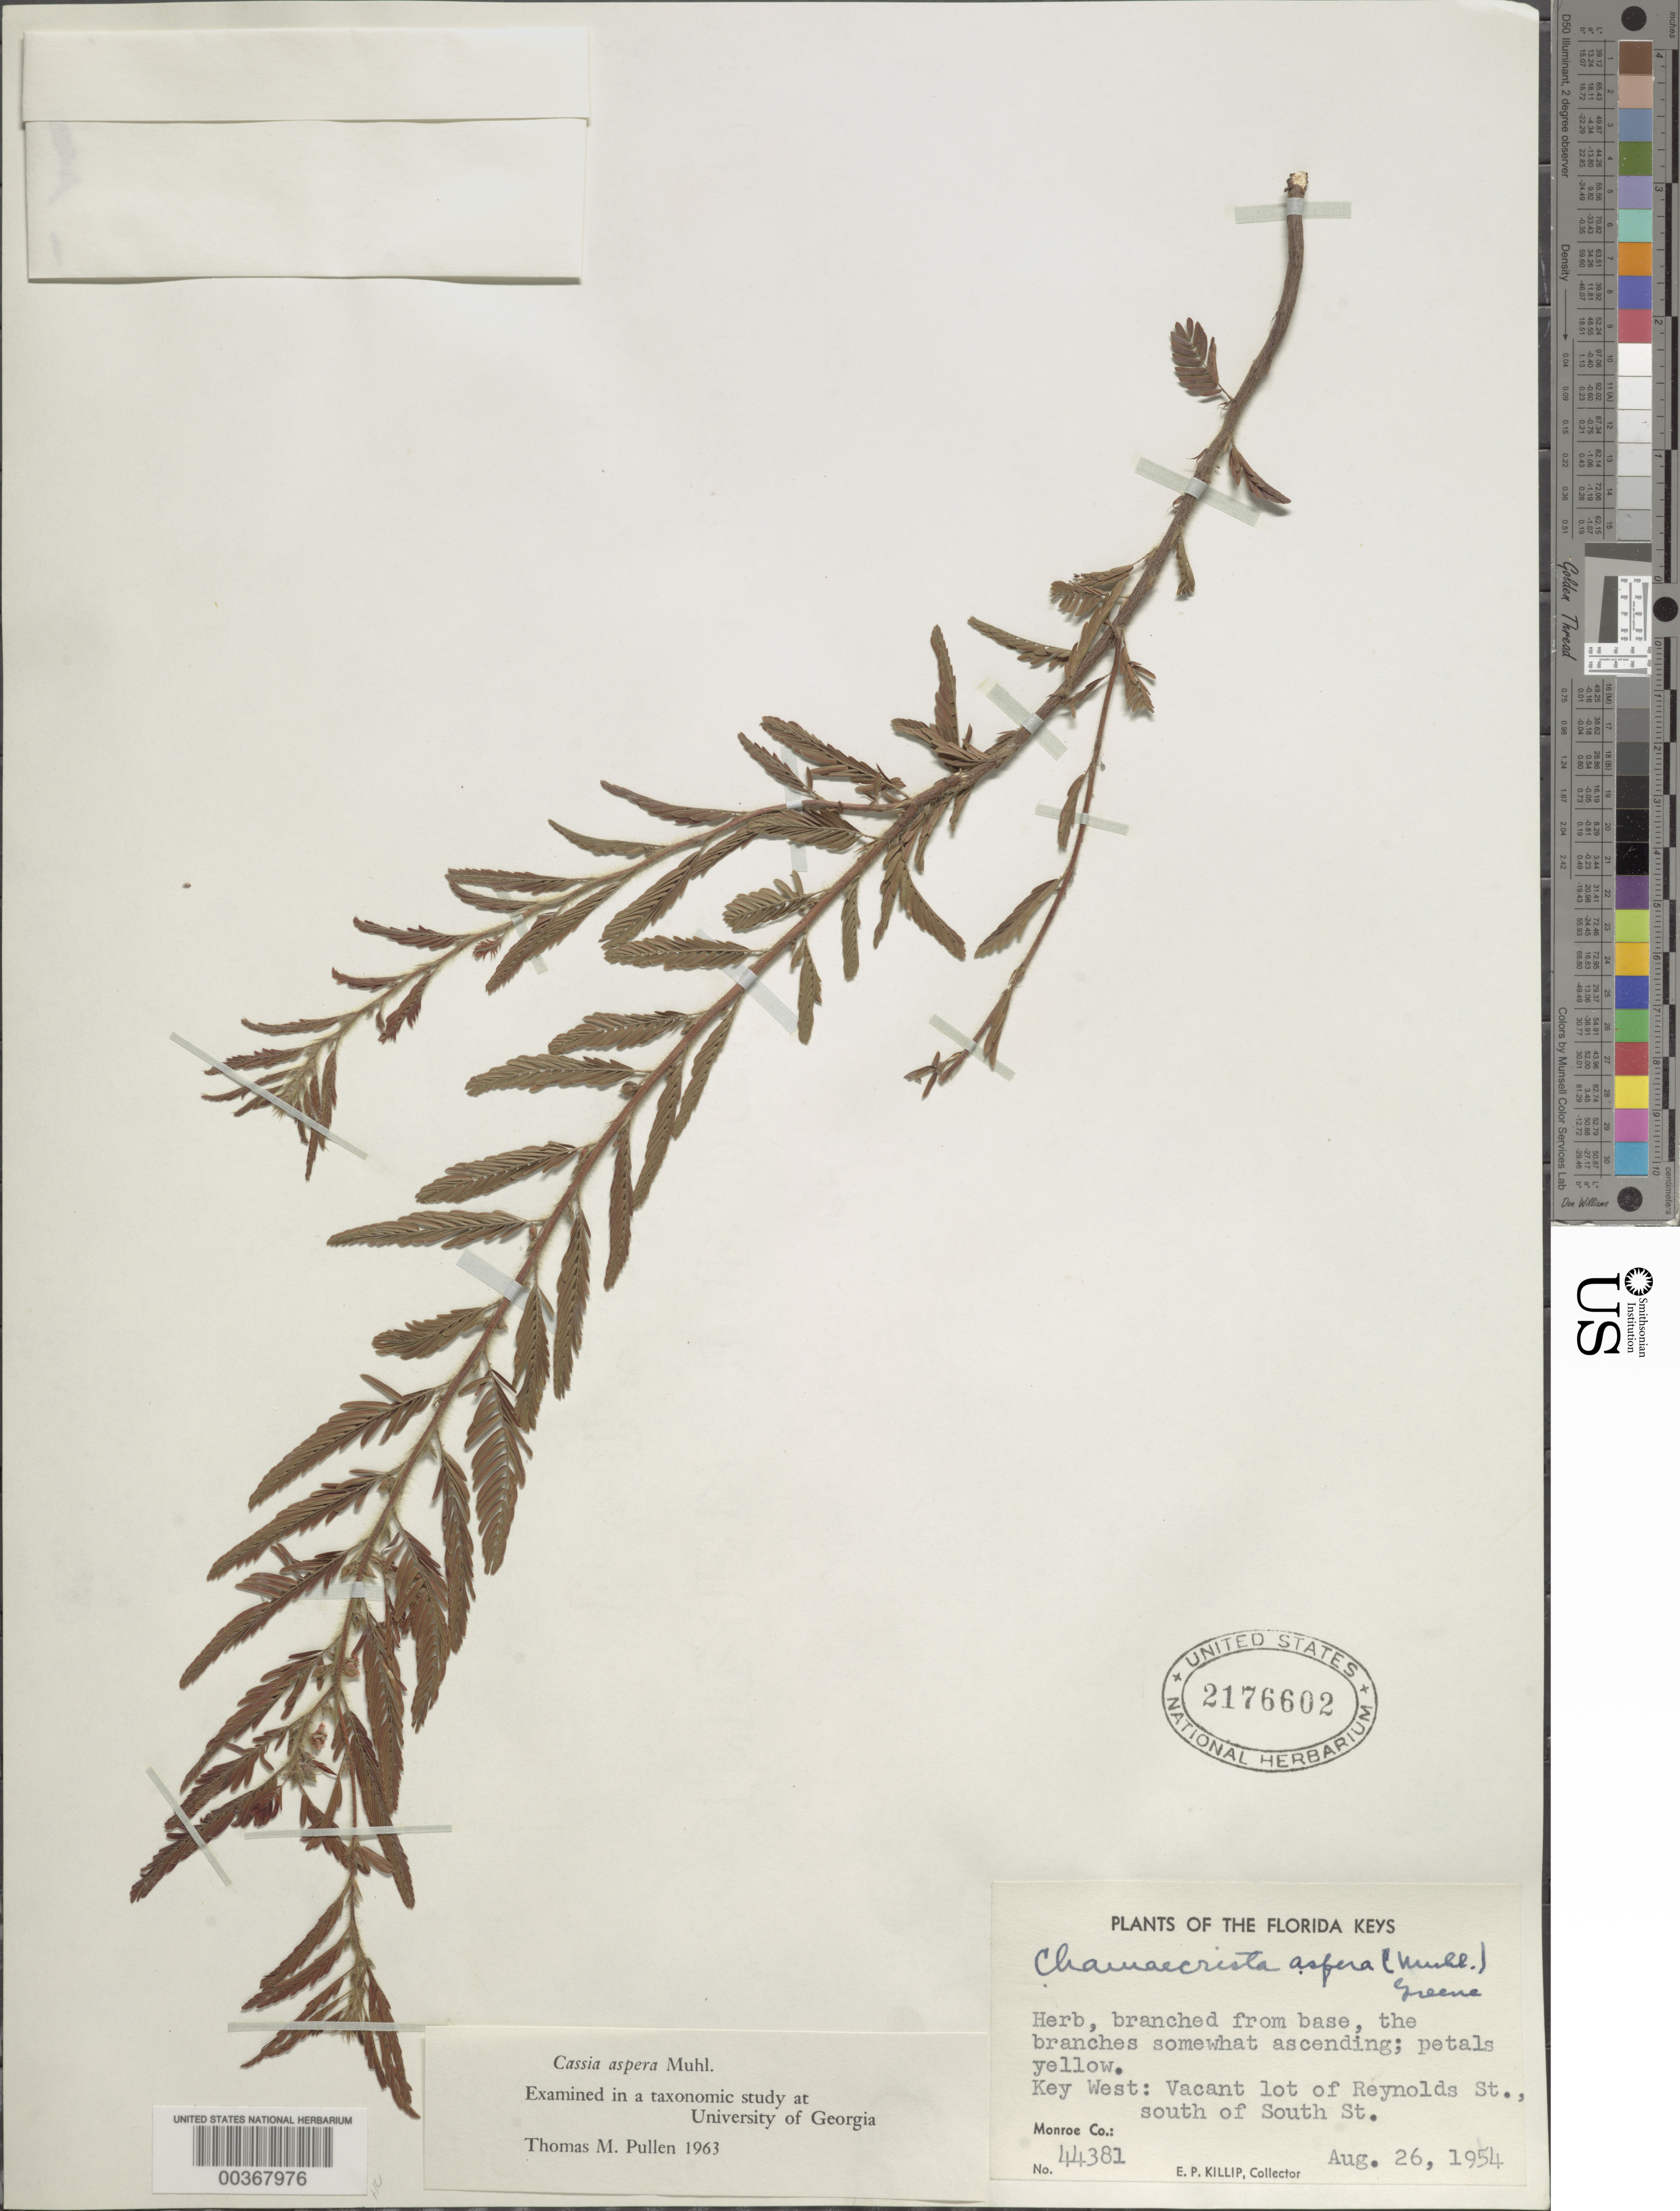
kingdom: Plantae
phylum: Tracheophyta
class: Magnoliopsida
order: Fabales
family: Fabaceae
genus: Chamaecrista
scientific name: Chamaecrista nictitans var. aspera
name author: (Muhl. ex Elliot) H.S. Irwin & Barneby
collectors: E. P. Killip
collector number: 44381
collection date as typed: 16 Aug 1954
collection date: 1954-08-16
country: United States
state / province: Florida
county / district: Monroe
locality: Key west; vacant lot of reynolds st., s of south st.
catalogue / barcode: US 2176602